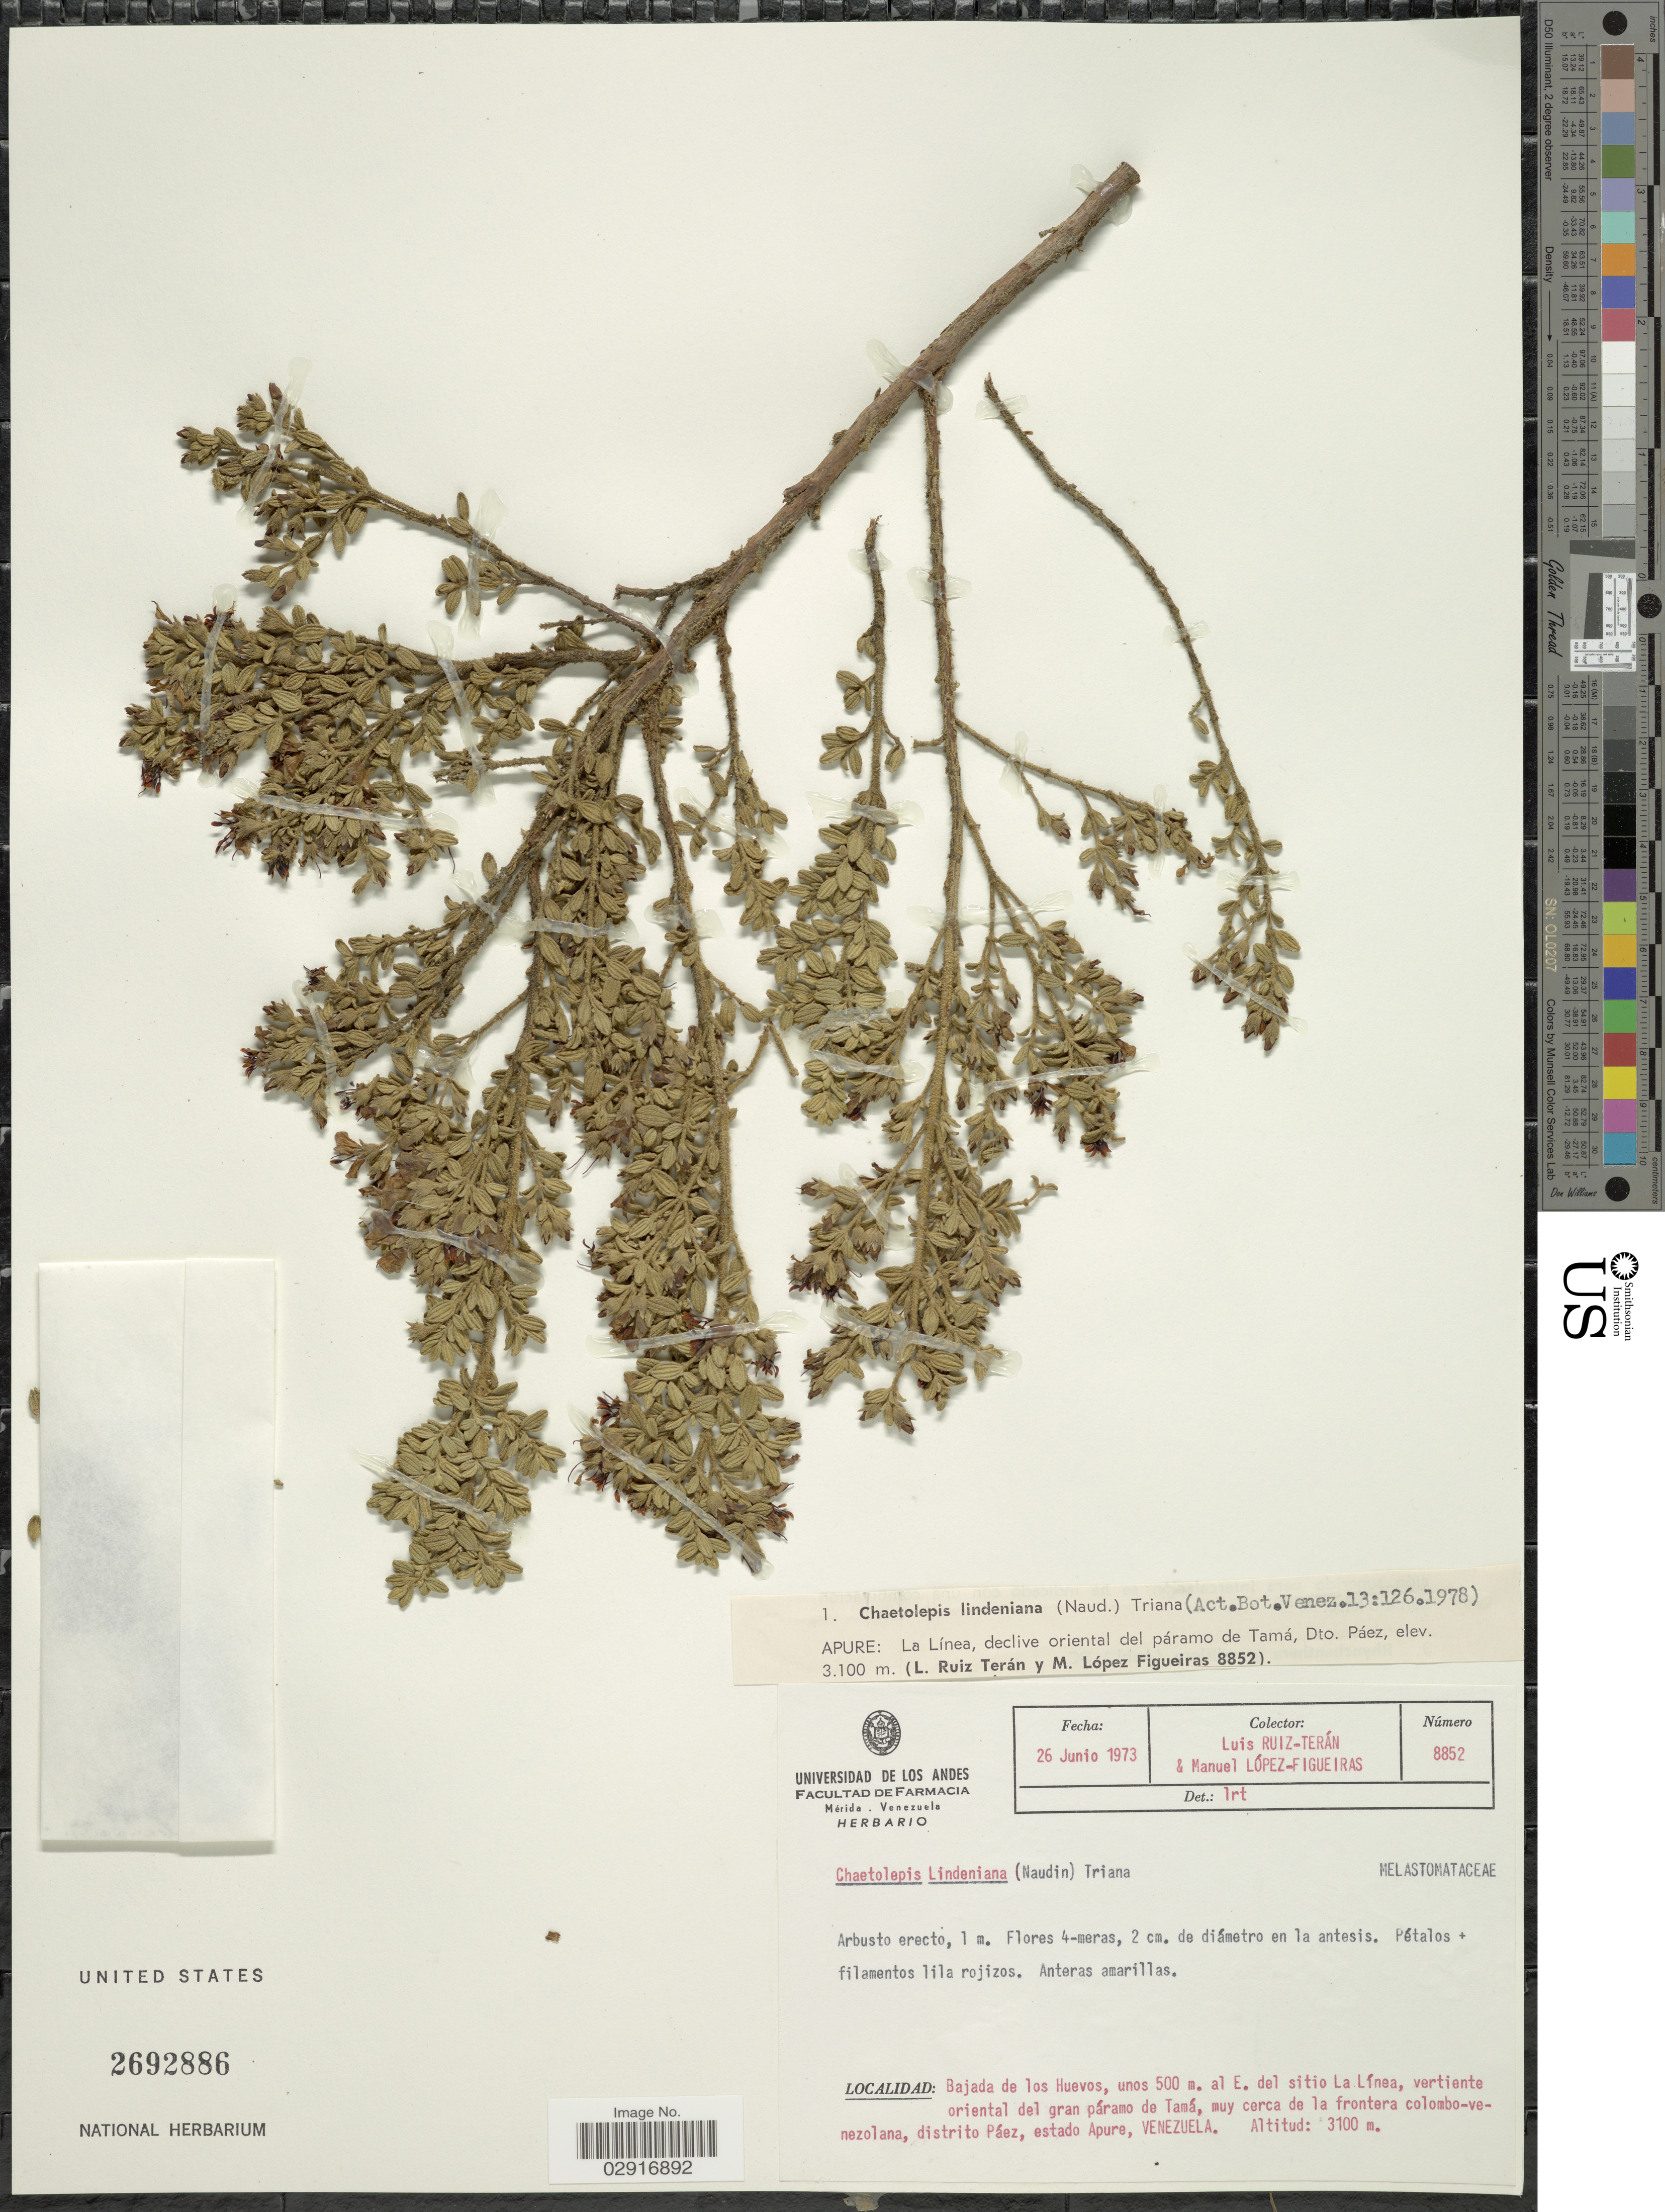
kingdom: Plantae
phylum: Tracheophyta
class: Magnoliopsida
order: Myrtales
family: Melastomataceae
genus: Chaetolepis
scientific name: Chaetolepis lindeniana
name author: (Naudin) Triana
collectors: L. Teran & M. López Figueiras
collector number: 8852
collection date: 1973-06-26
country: Venezuela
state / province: Apure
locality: Bajada de los Huevos, unos 500 m. al E. del sitio La Línea, vertiente oriental del gran páramo de Tamá, muy cerca de la frontera colombo-venezolana, distrito Páez.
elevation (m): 3100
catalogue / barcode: US 2692886